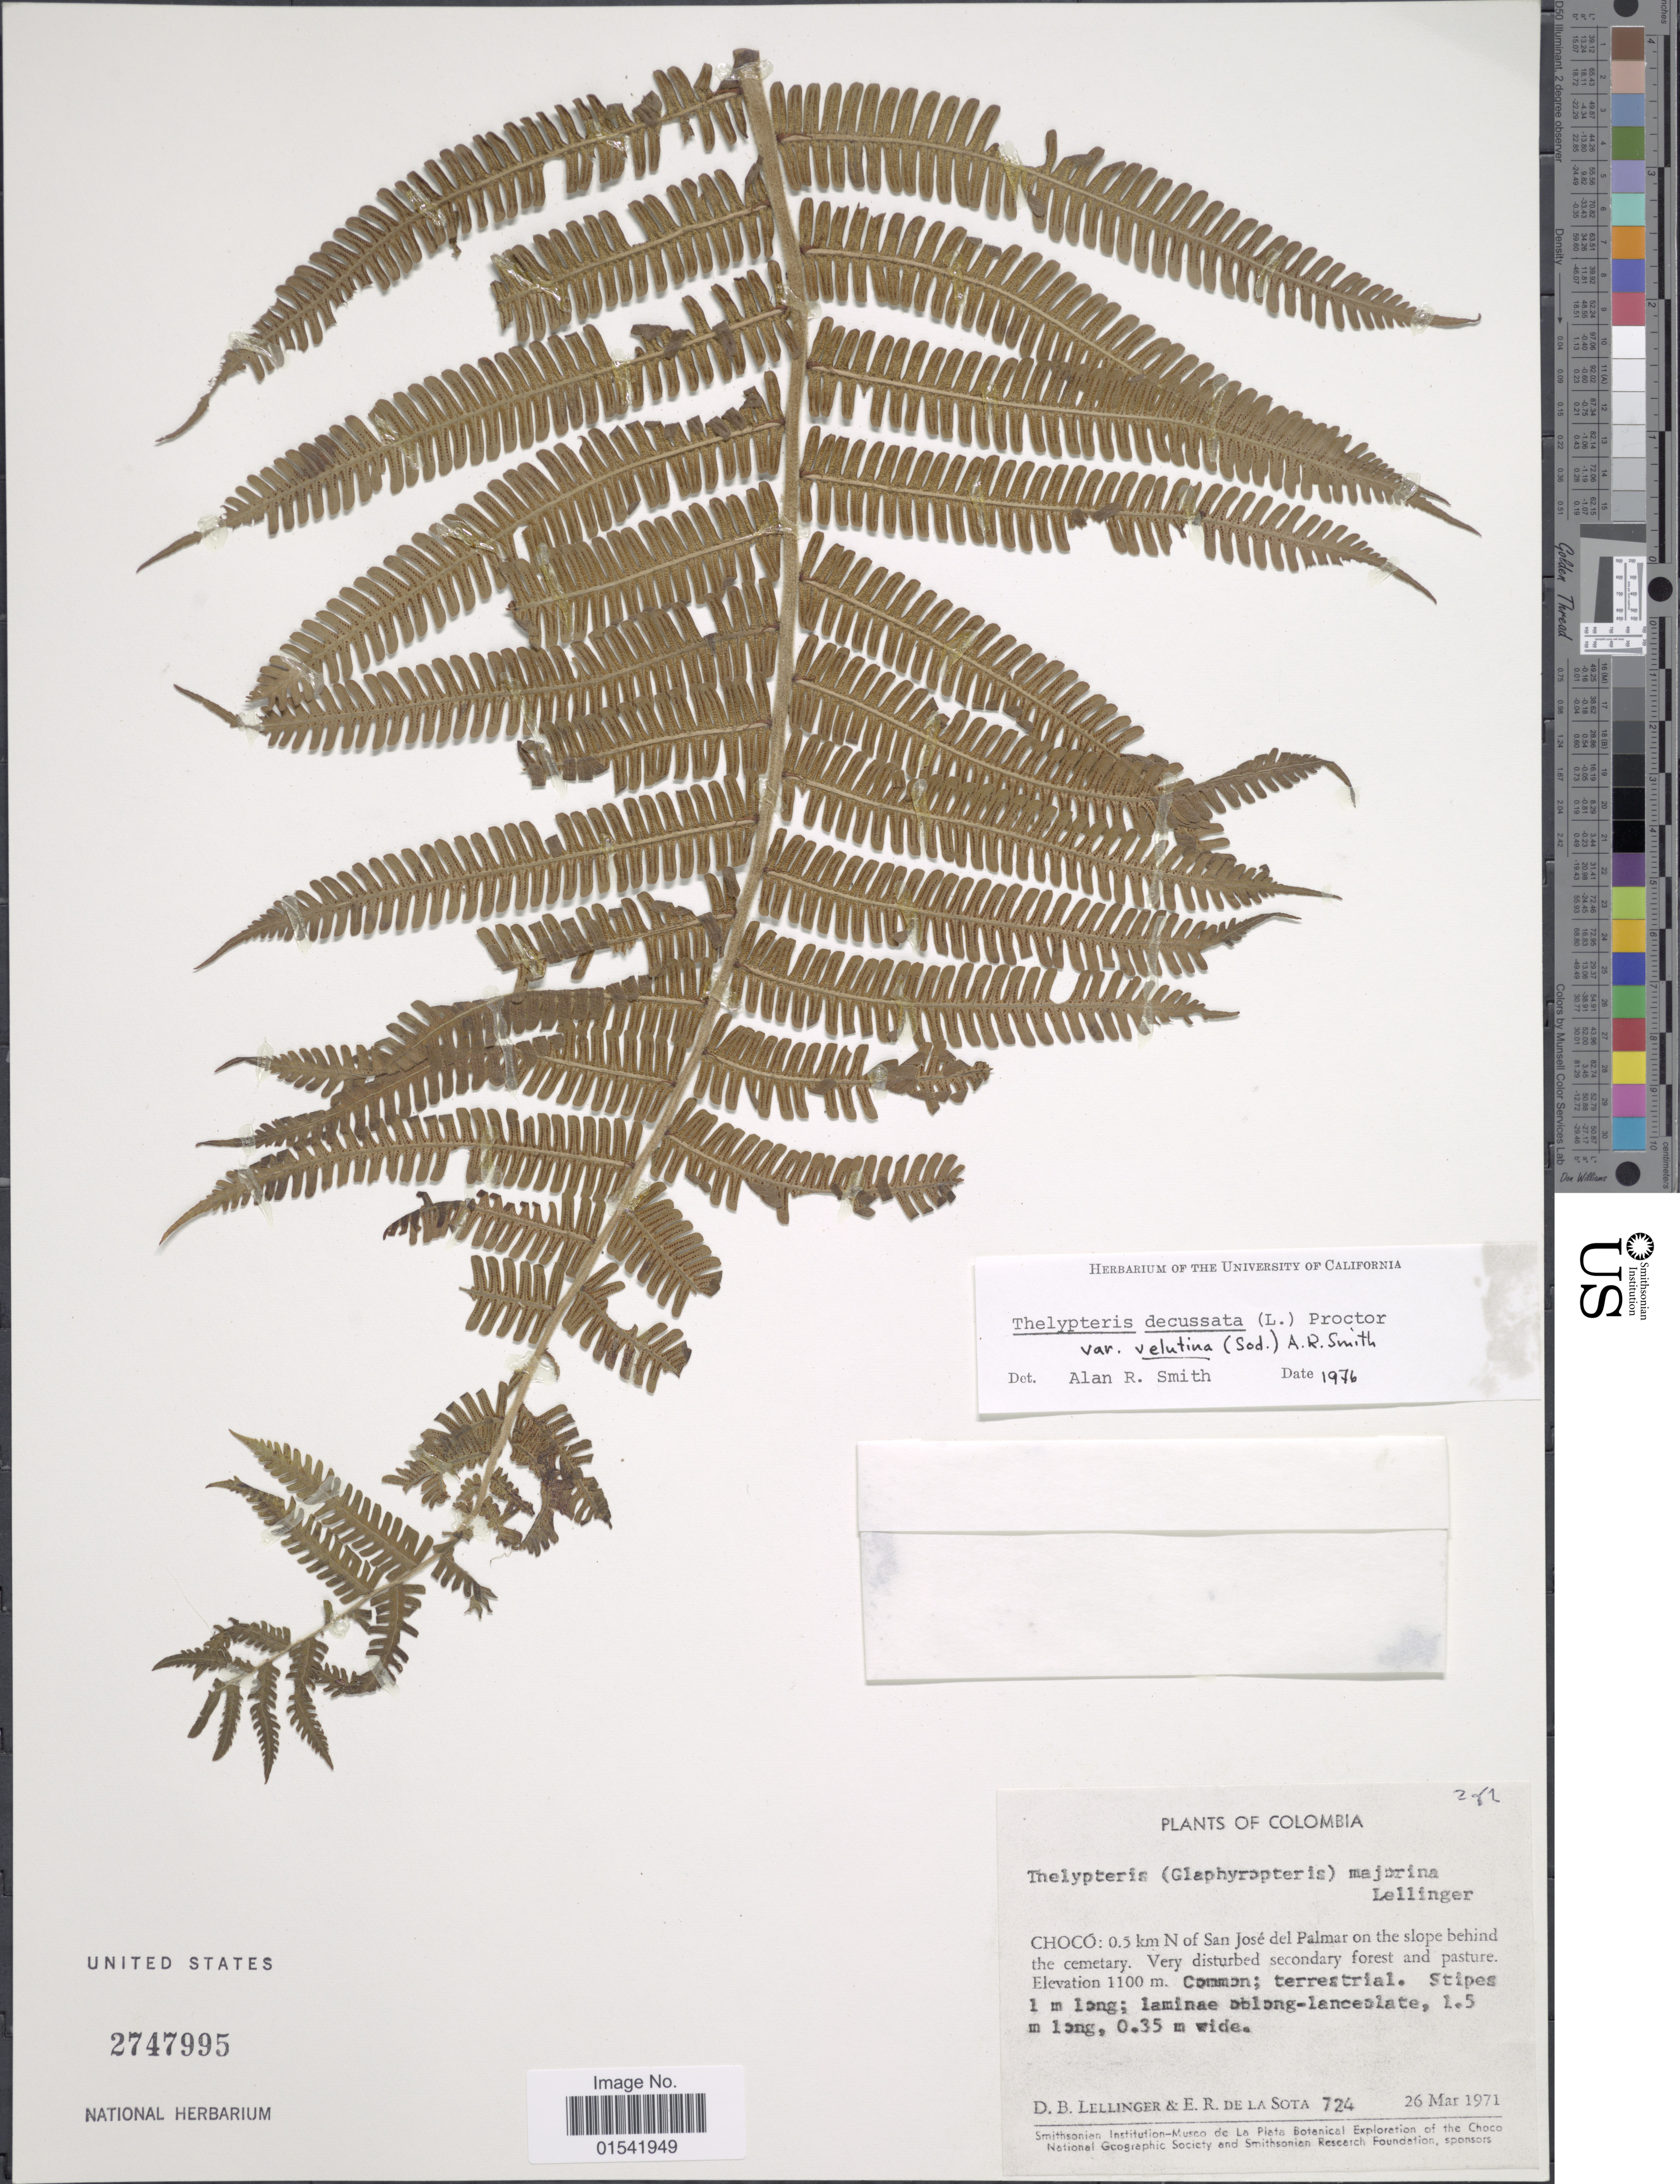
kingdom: Plantae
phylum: Tracheophyta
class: Polypodiopsida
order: Polypodiales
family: Thelypteridaceae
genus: Steiropteris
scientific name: Steiropteris decussata var. velutina comb. nov., ined. 2015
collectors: D. B. Lellinger & E. R. de la Sota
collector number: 724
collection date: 1971-03-26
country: Colombia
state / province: Chocó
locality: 0.5 km N of San José del Palmar on the slope behind the cemetary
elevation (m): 1100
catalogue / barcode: US 2747995